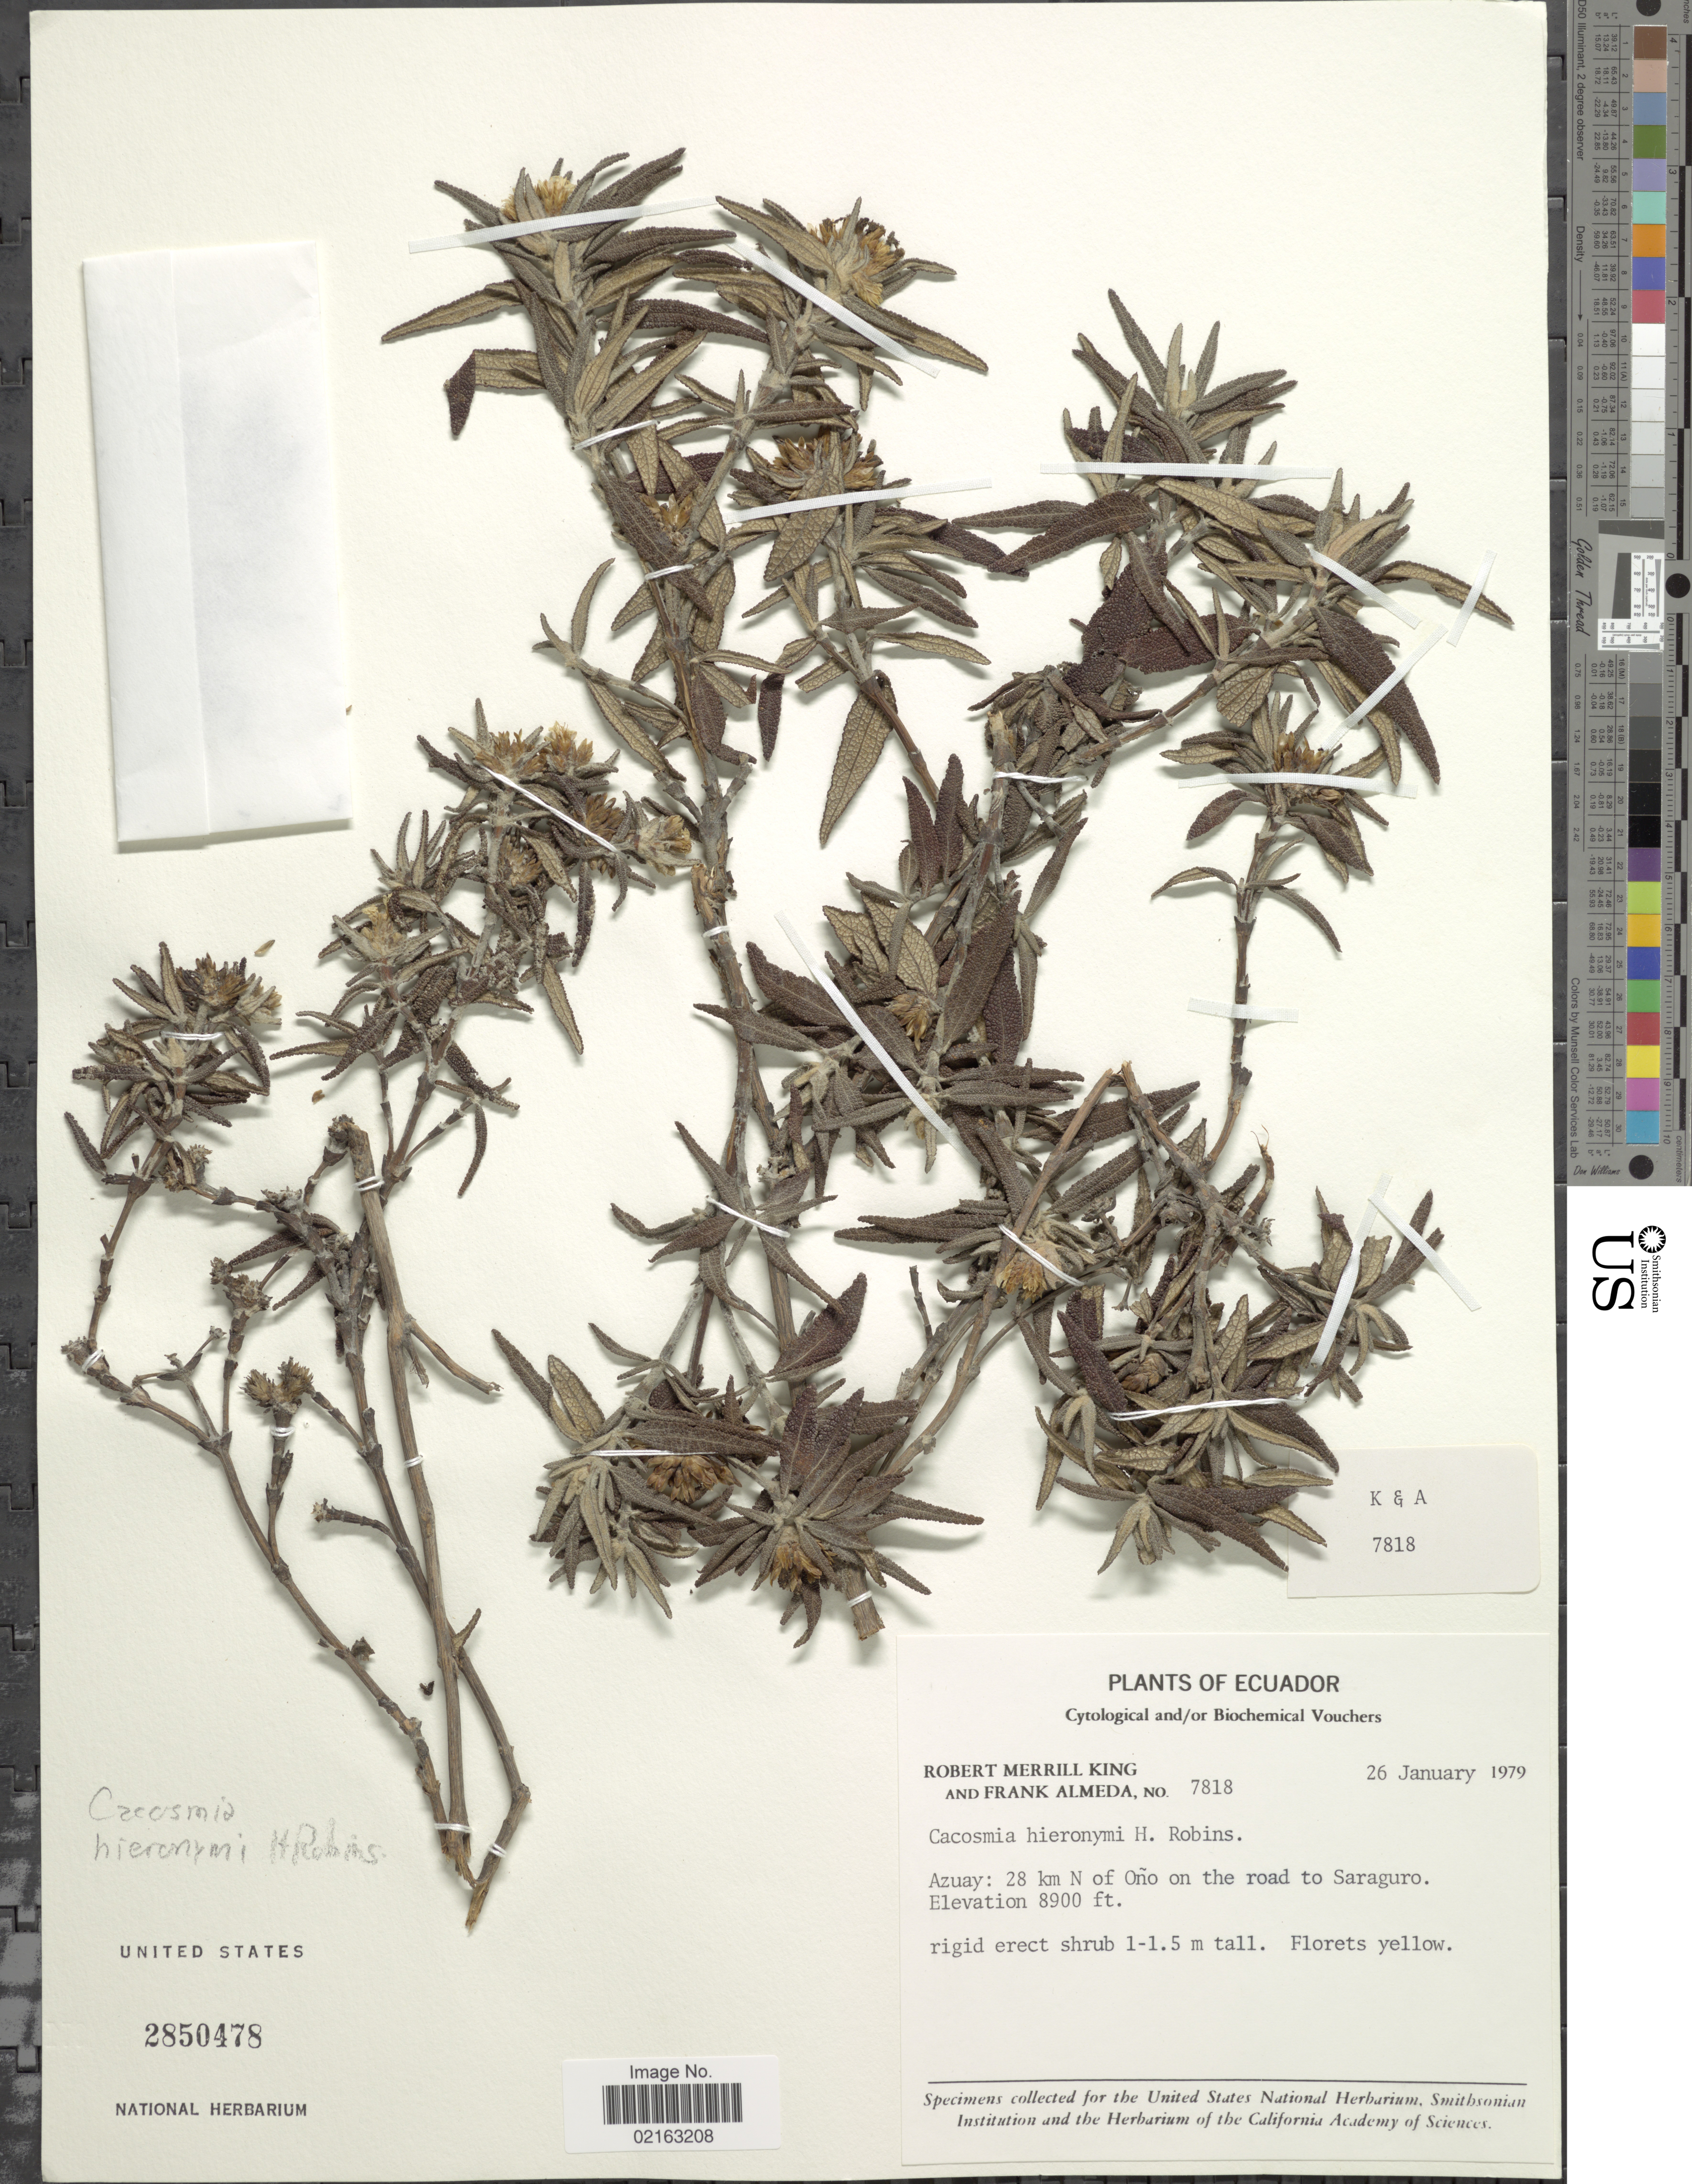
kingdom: Plantae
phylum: Tracheophyta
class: Magnoliopsida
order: Asterales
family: Asteraceae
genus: Cacosmia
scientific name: Cacosmia hieronymi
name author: H. Rob.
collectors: R. M. King & F. Almeda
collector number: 7818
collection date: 1979-01-26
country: Ecuador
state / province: Azuay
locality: Azuay: 28 km N of Oño on the road to Saraguro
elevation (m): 2713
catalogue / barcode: US 2850478